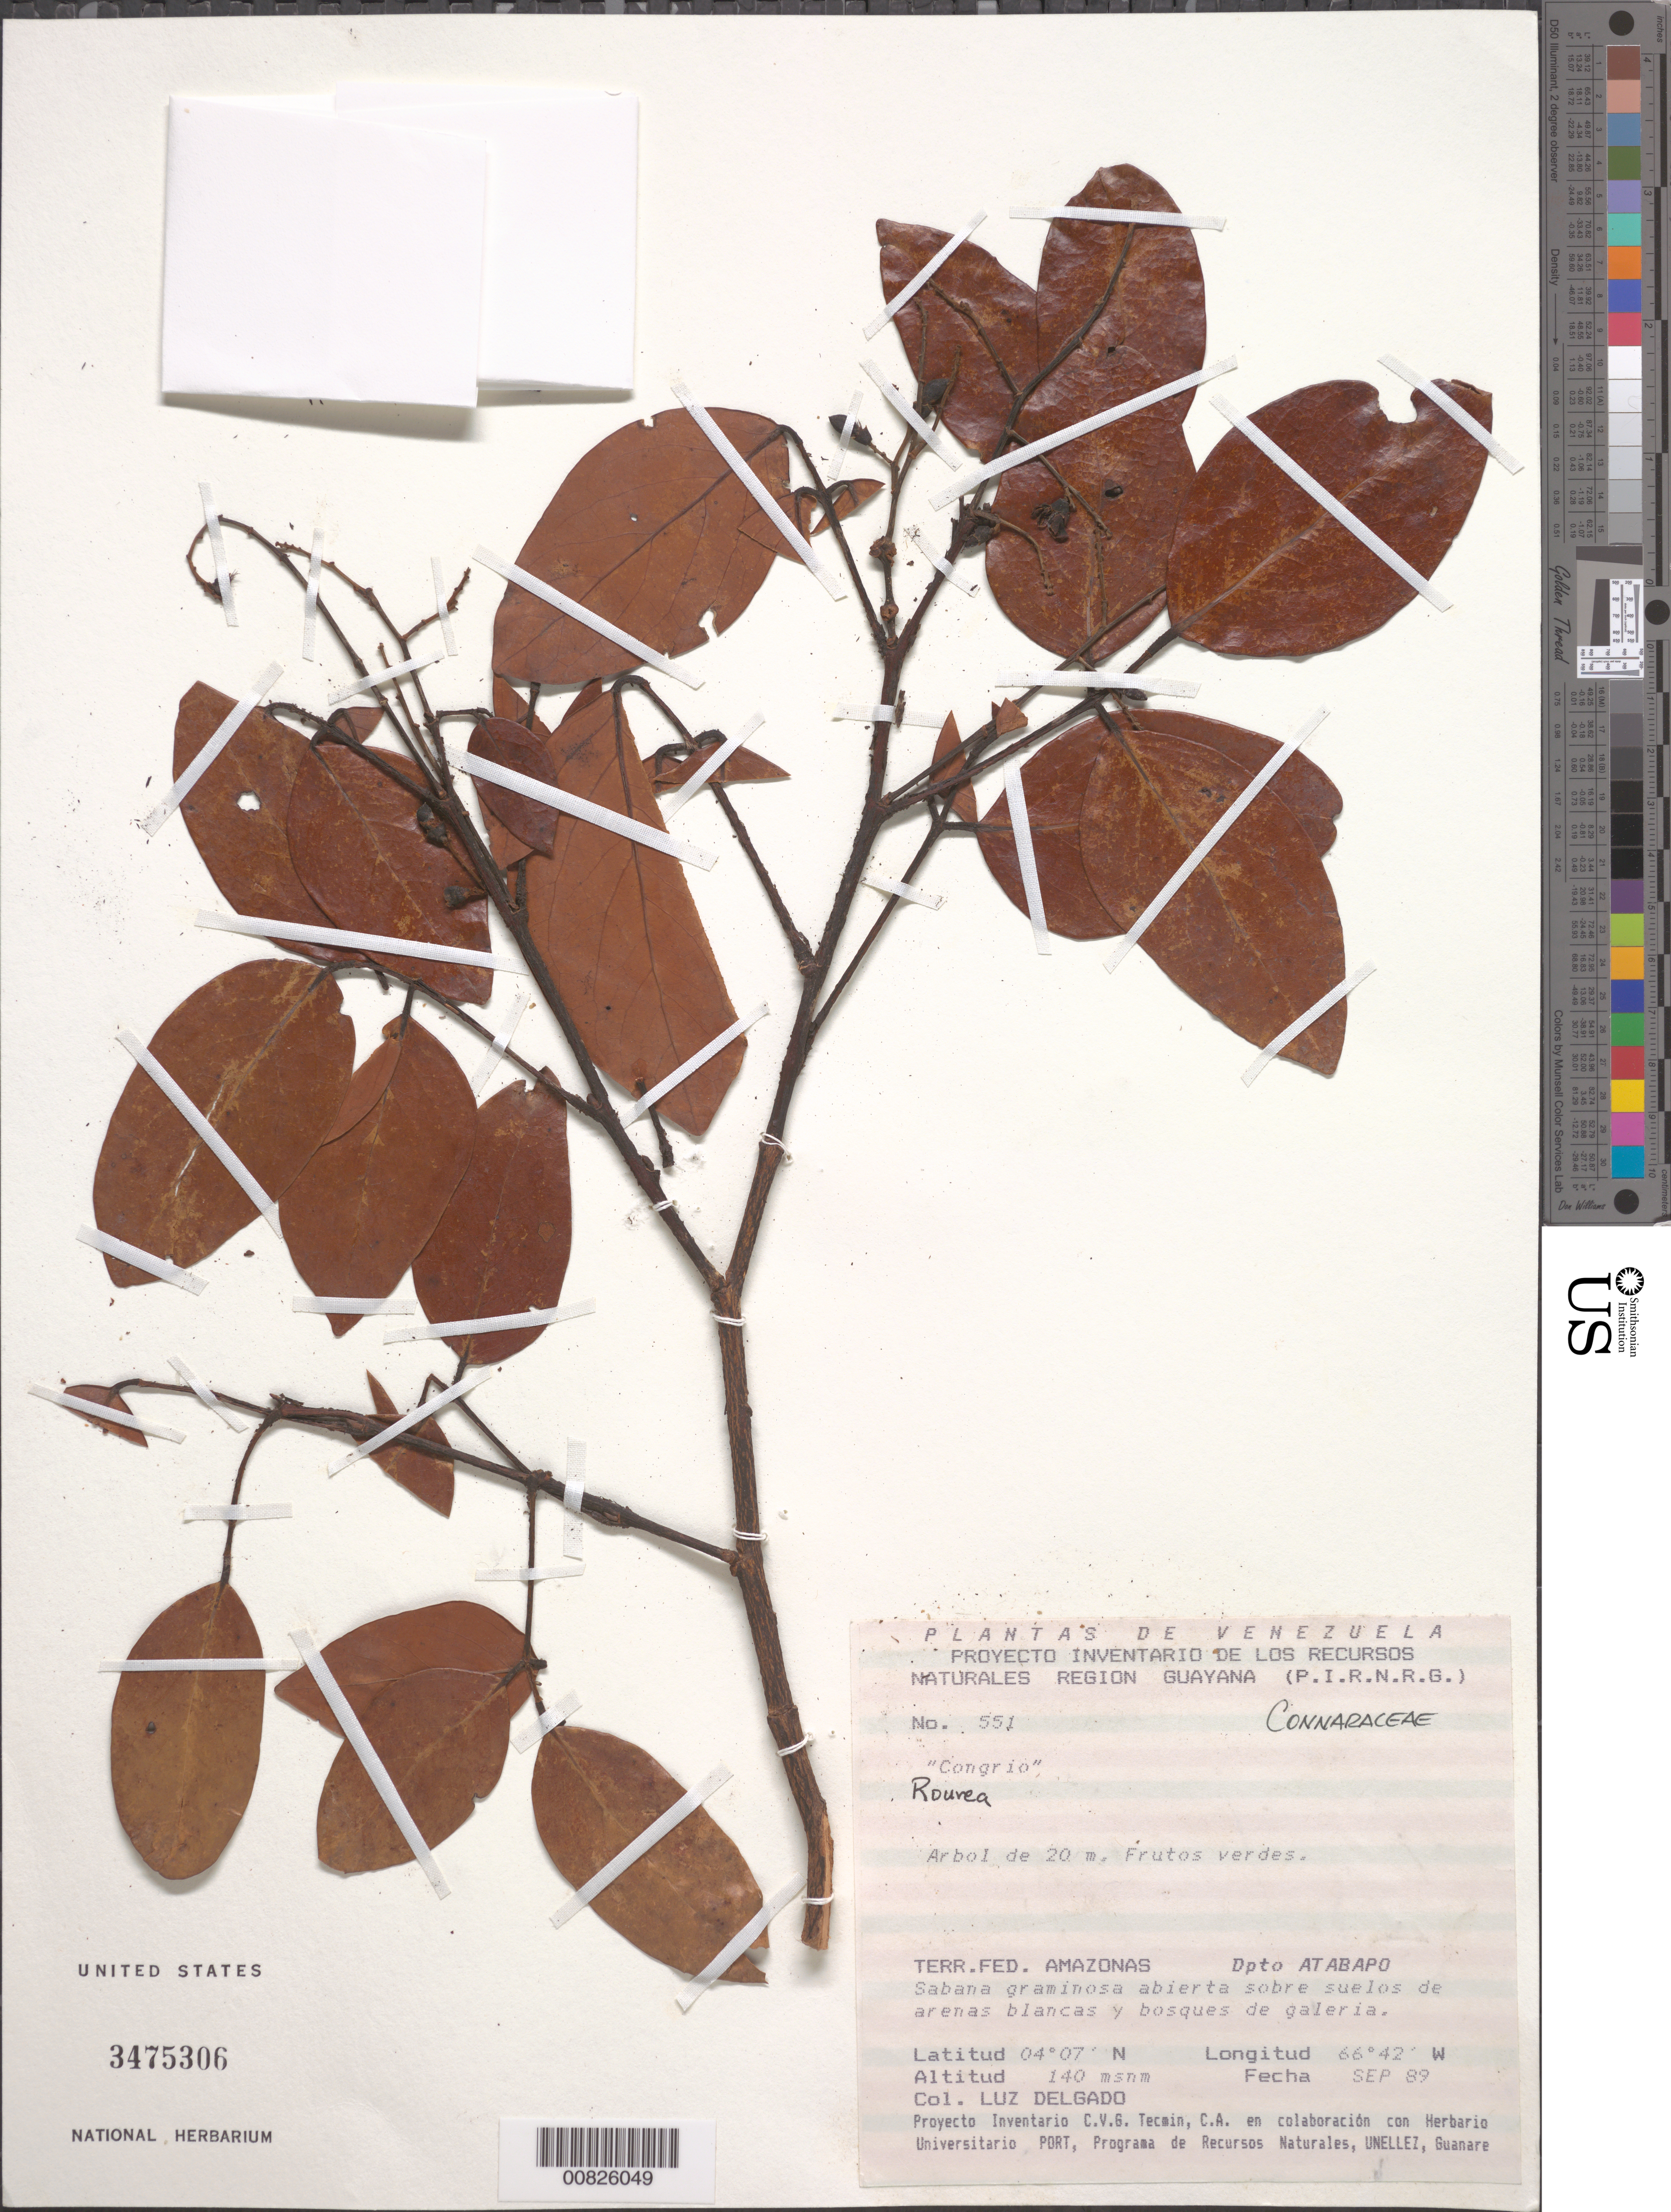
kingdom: Plantae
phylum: Tracheophyta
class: Magnoliopsida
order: Oxalidales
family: Connaraceae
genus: Rourea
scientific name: Rourea sp.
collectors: L. Delgado V.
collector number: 551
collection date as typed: Sep-89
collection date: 1989-09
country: Venezuela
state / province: Amazonas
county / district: Atabapo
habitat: Sabana graminosa abierta sobre suelos de arenas blancas y bosques de galeria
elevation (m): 140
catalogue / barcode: US 3475306